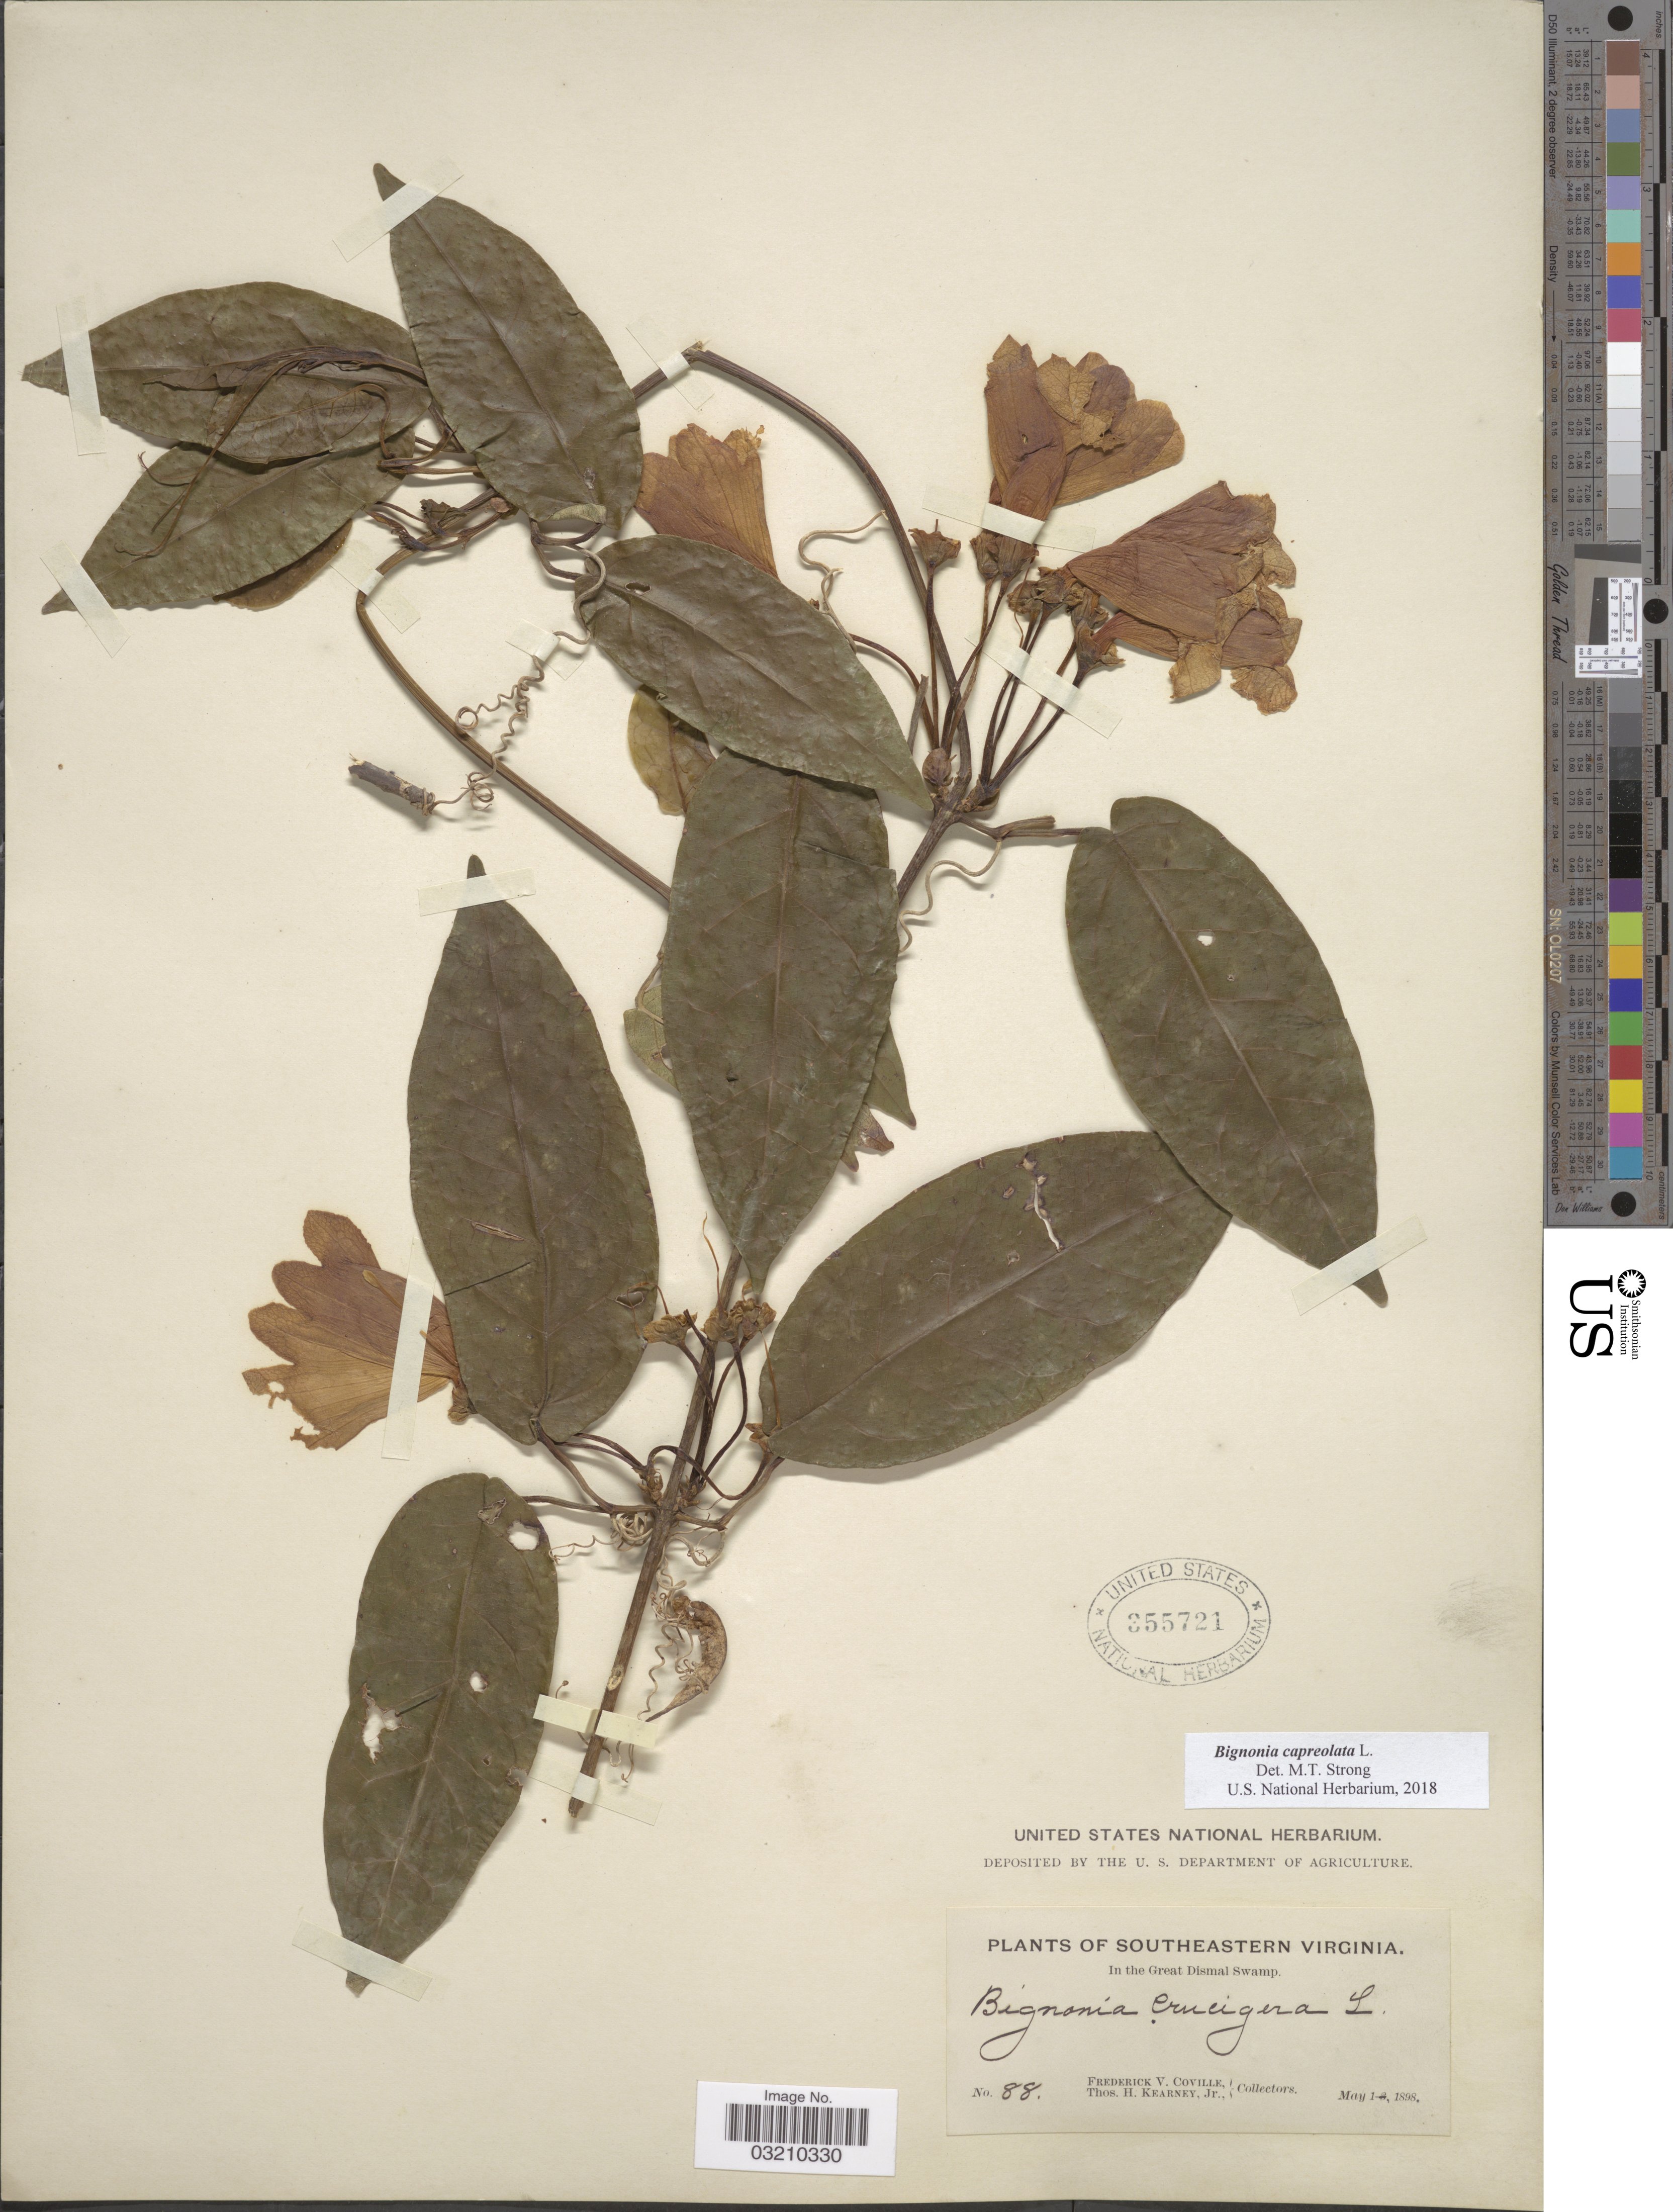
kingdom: Plantae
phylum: Tracheophyta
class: Magnoliopsida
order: Lamiales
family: Bignoniaceae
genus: Bignonia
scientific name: Bignonia capreolata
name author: L.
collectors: F. V. Coville & T. H. Kearney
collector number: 88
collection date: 1898-05-01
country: United States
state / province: Virginia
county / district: City of Chesapeake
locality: Southeastern Virginia. In the Great Dismal Swamp.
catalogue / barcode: US 355721